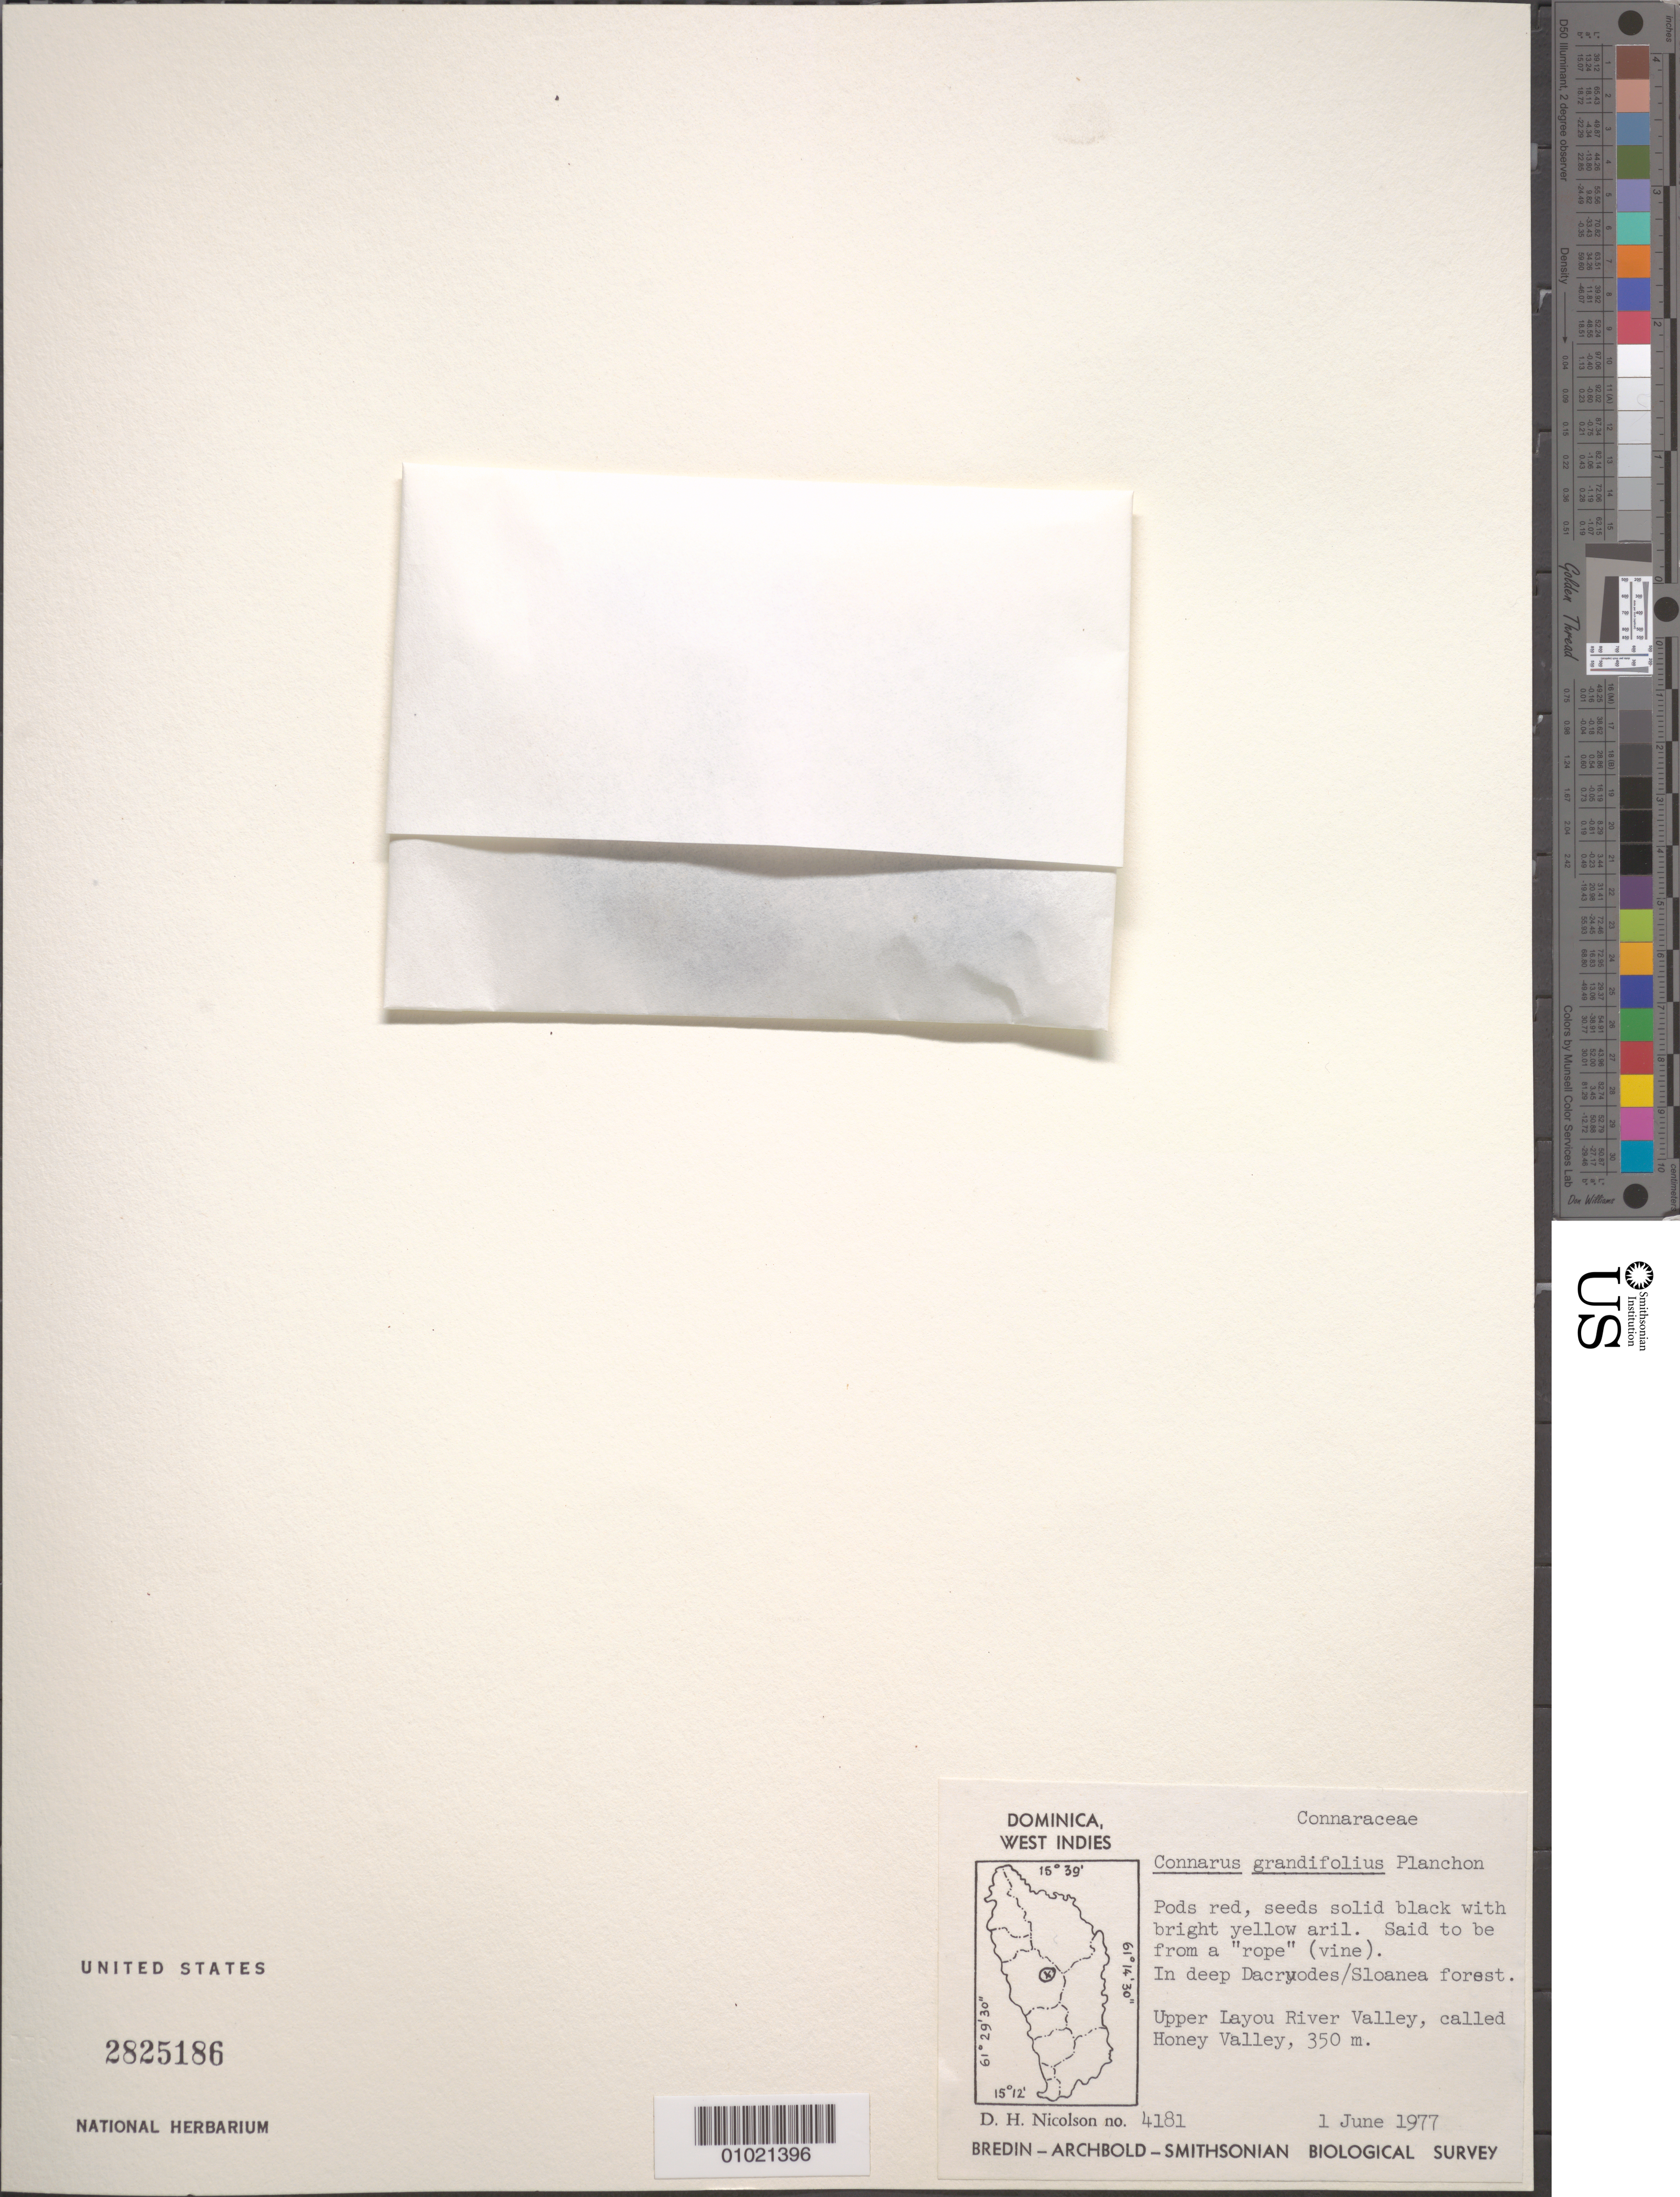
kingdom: Plantae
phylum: Tracheophyta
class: Magnoliopsida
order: Oxalidales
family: Connaraceae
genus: Connarus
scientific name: Connarus grandifolius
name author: Planch.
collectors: D. H. Nicolson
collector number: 4181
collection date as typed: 01 Jun 1977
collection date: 1977-06-01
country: Dominica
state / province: St. Joseph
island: Dominica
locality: In deep Dacryodes/Sloanea forest. Upper Layou River Valley, called Honey Valley.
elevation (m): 350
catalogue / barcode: US 2825186